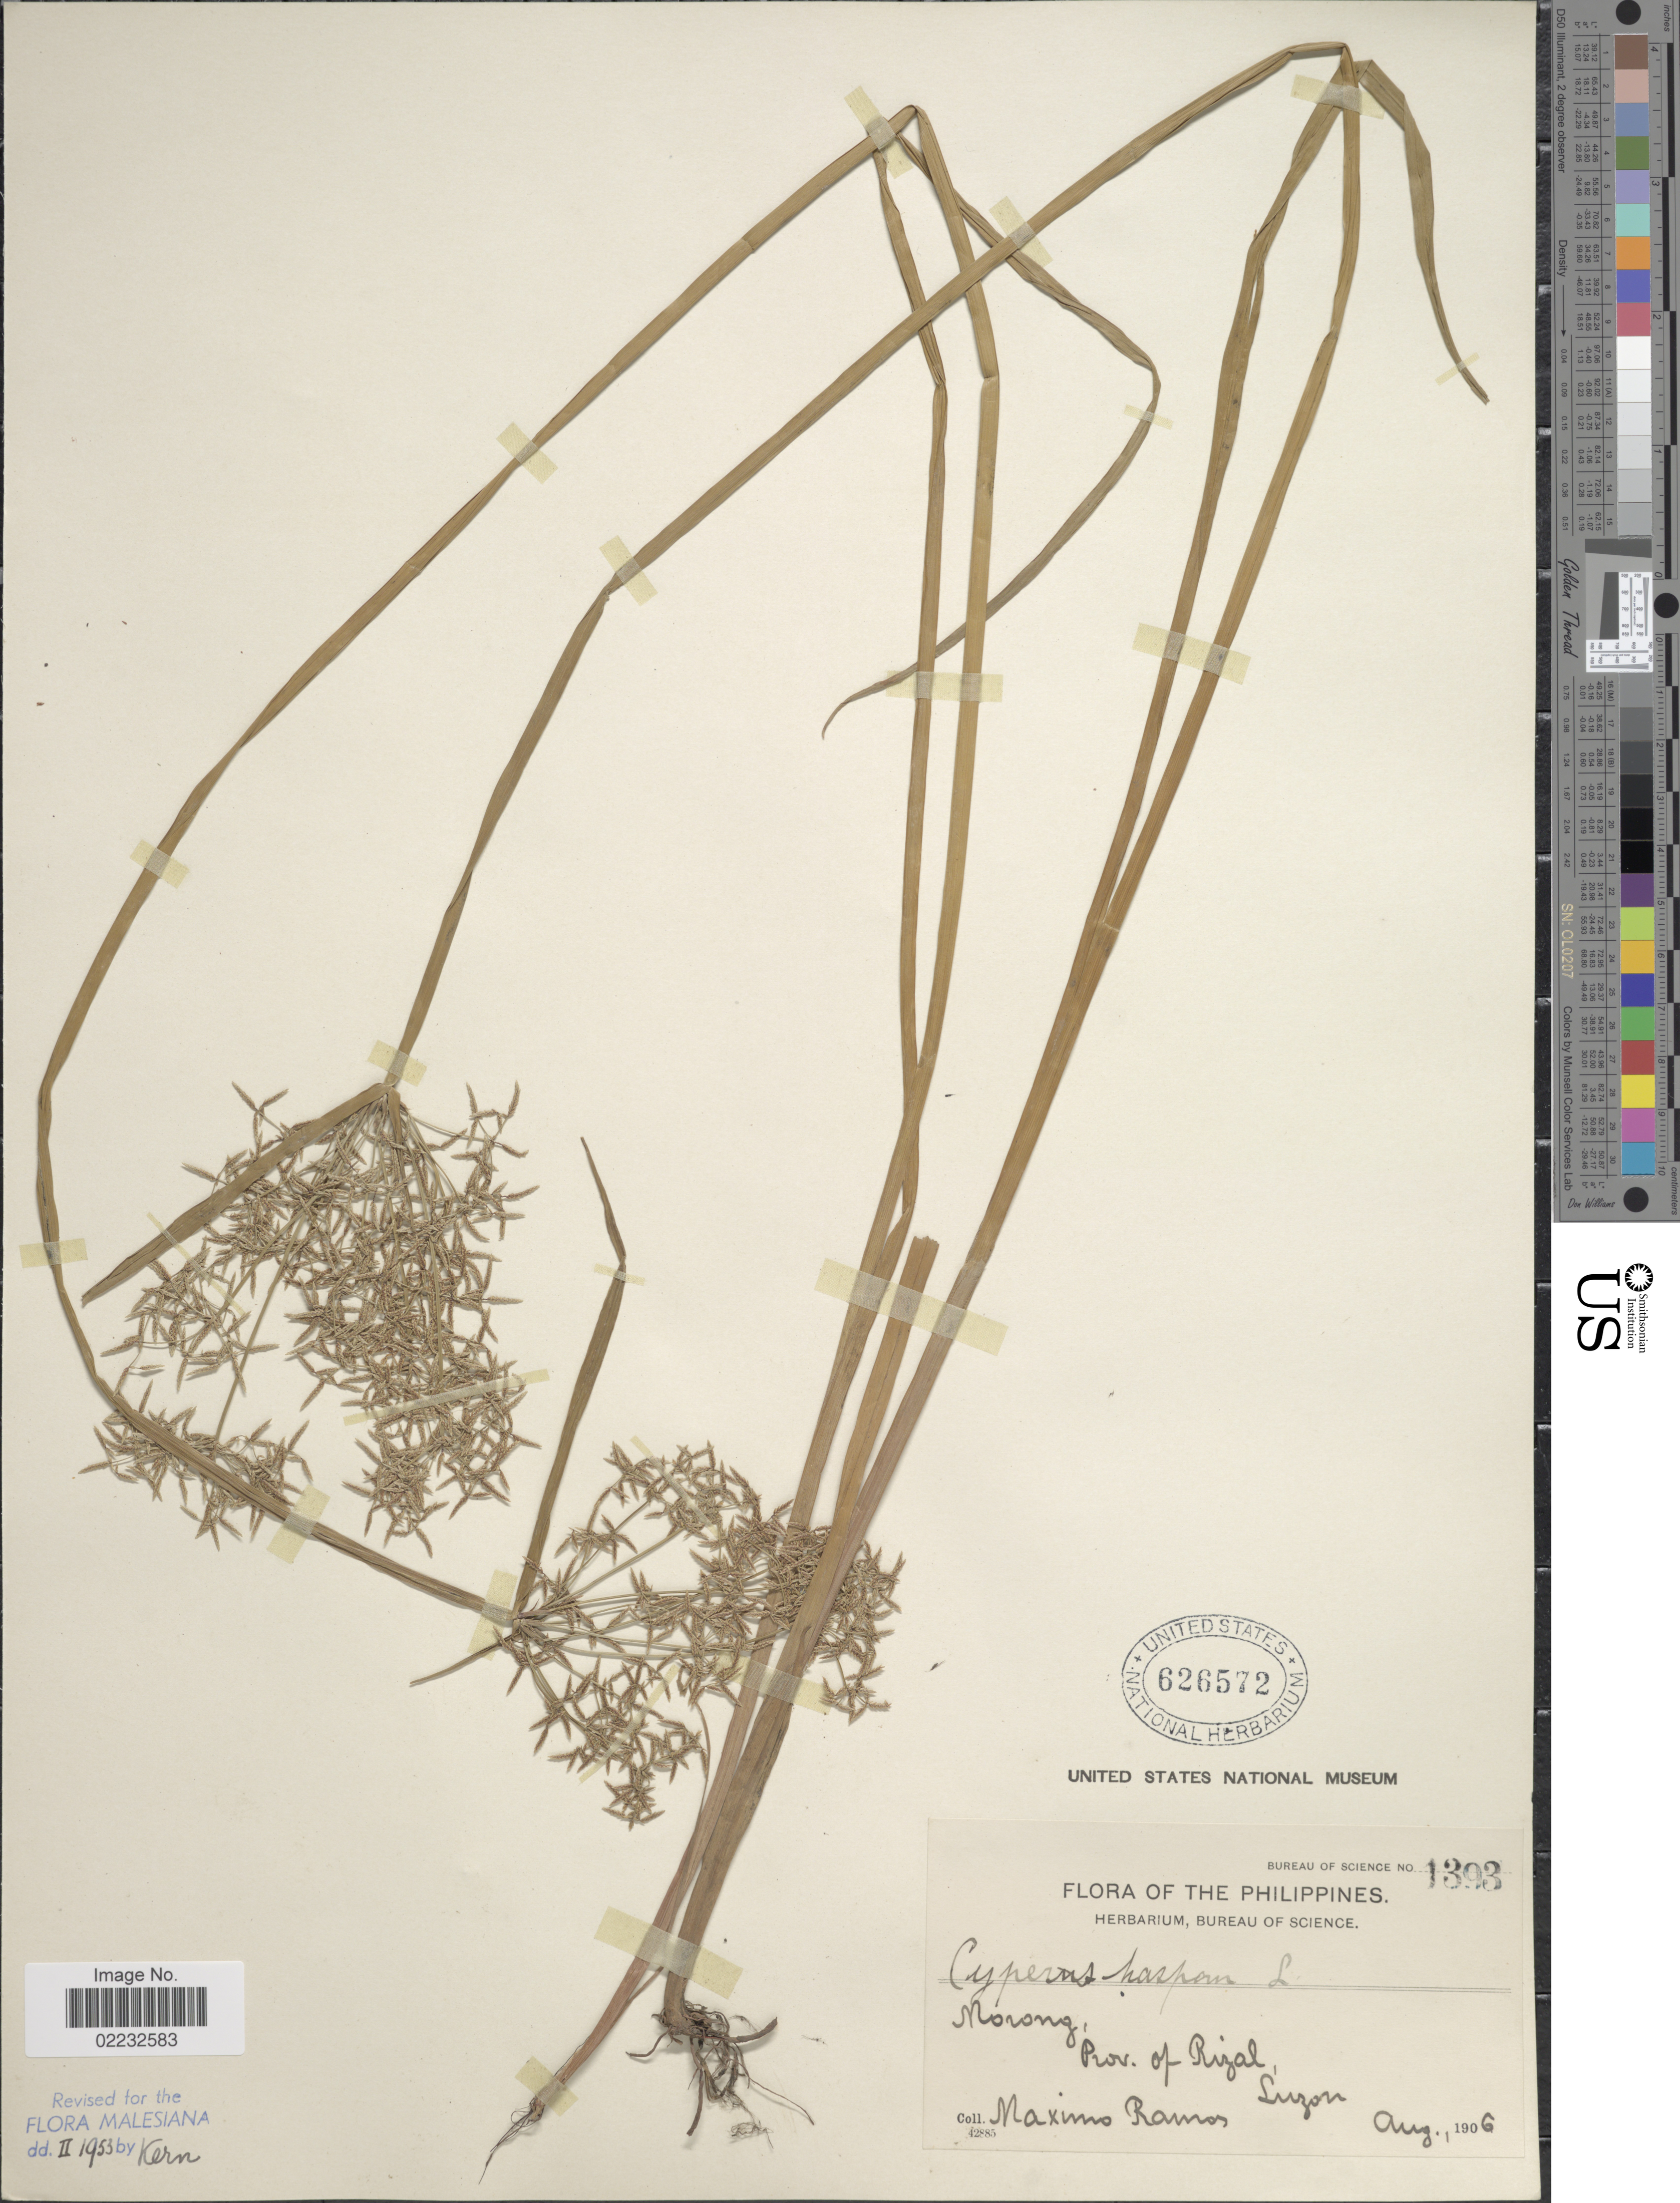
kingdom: Plantae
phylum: Tracheophyta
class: Liliopsida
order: Poales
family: Cyperaceae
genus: Cyperus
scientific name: Cyperus haspan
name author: L.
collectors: M. Ramos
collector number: Bureau of Science 1393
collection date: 1906-08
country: Philippines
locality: Morong, Prov. of Rizal, Luzon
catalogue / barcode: US 626572